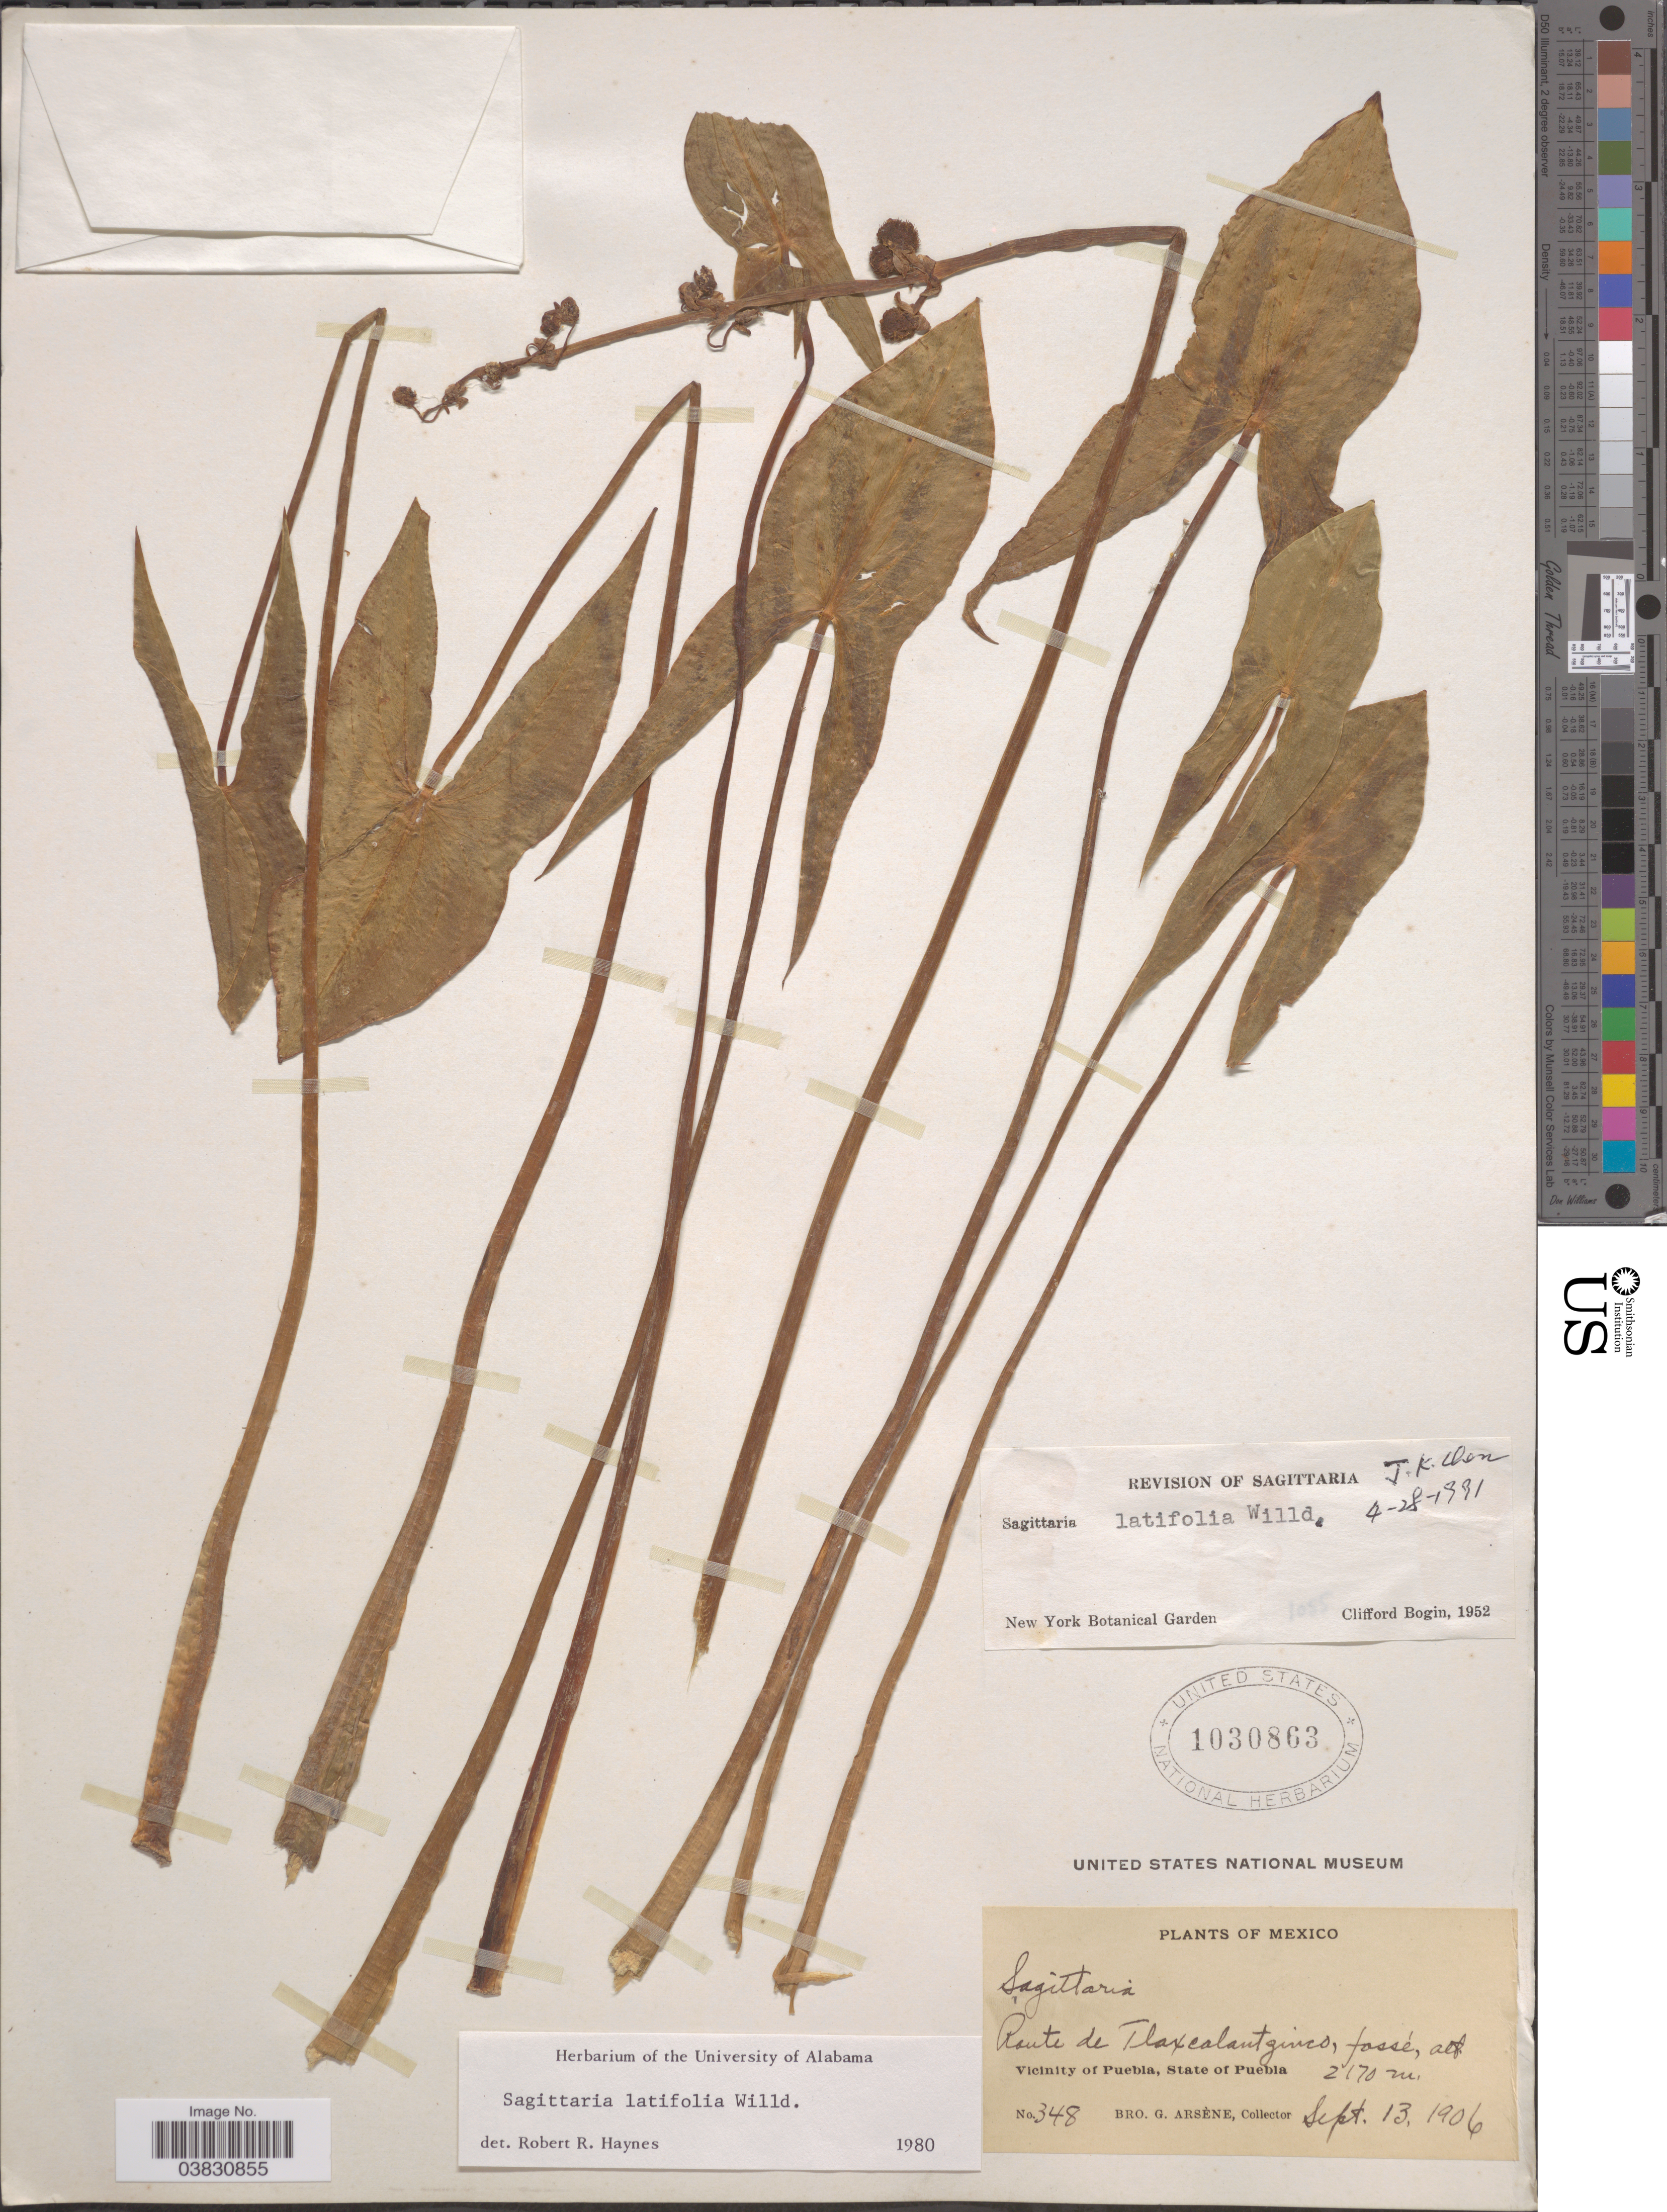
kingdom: Plantae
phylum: Tracheophyta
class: Liliopsida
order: Alismatales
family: Alismataceae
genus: Sagittaria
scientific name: Sagittaria latifolia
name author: Willd.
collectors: Bro. G. Arsène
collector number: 348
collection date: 1906-09-13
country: Mexico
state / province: Puebla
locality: Route de Tlaxcalantginco. Vicinity of Puebla.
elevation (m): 2170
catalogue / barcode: US 1030863